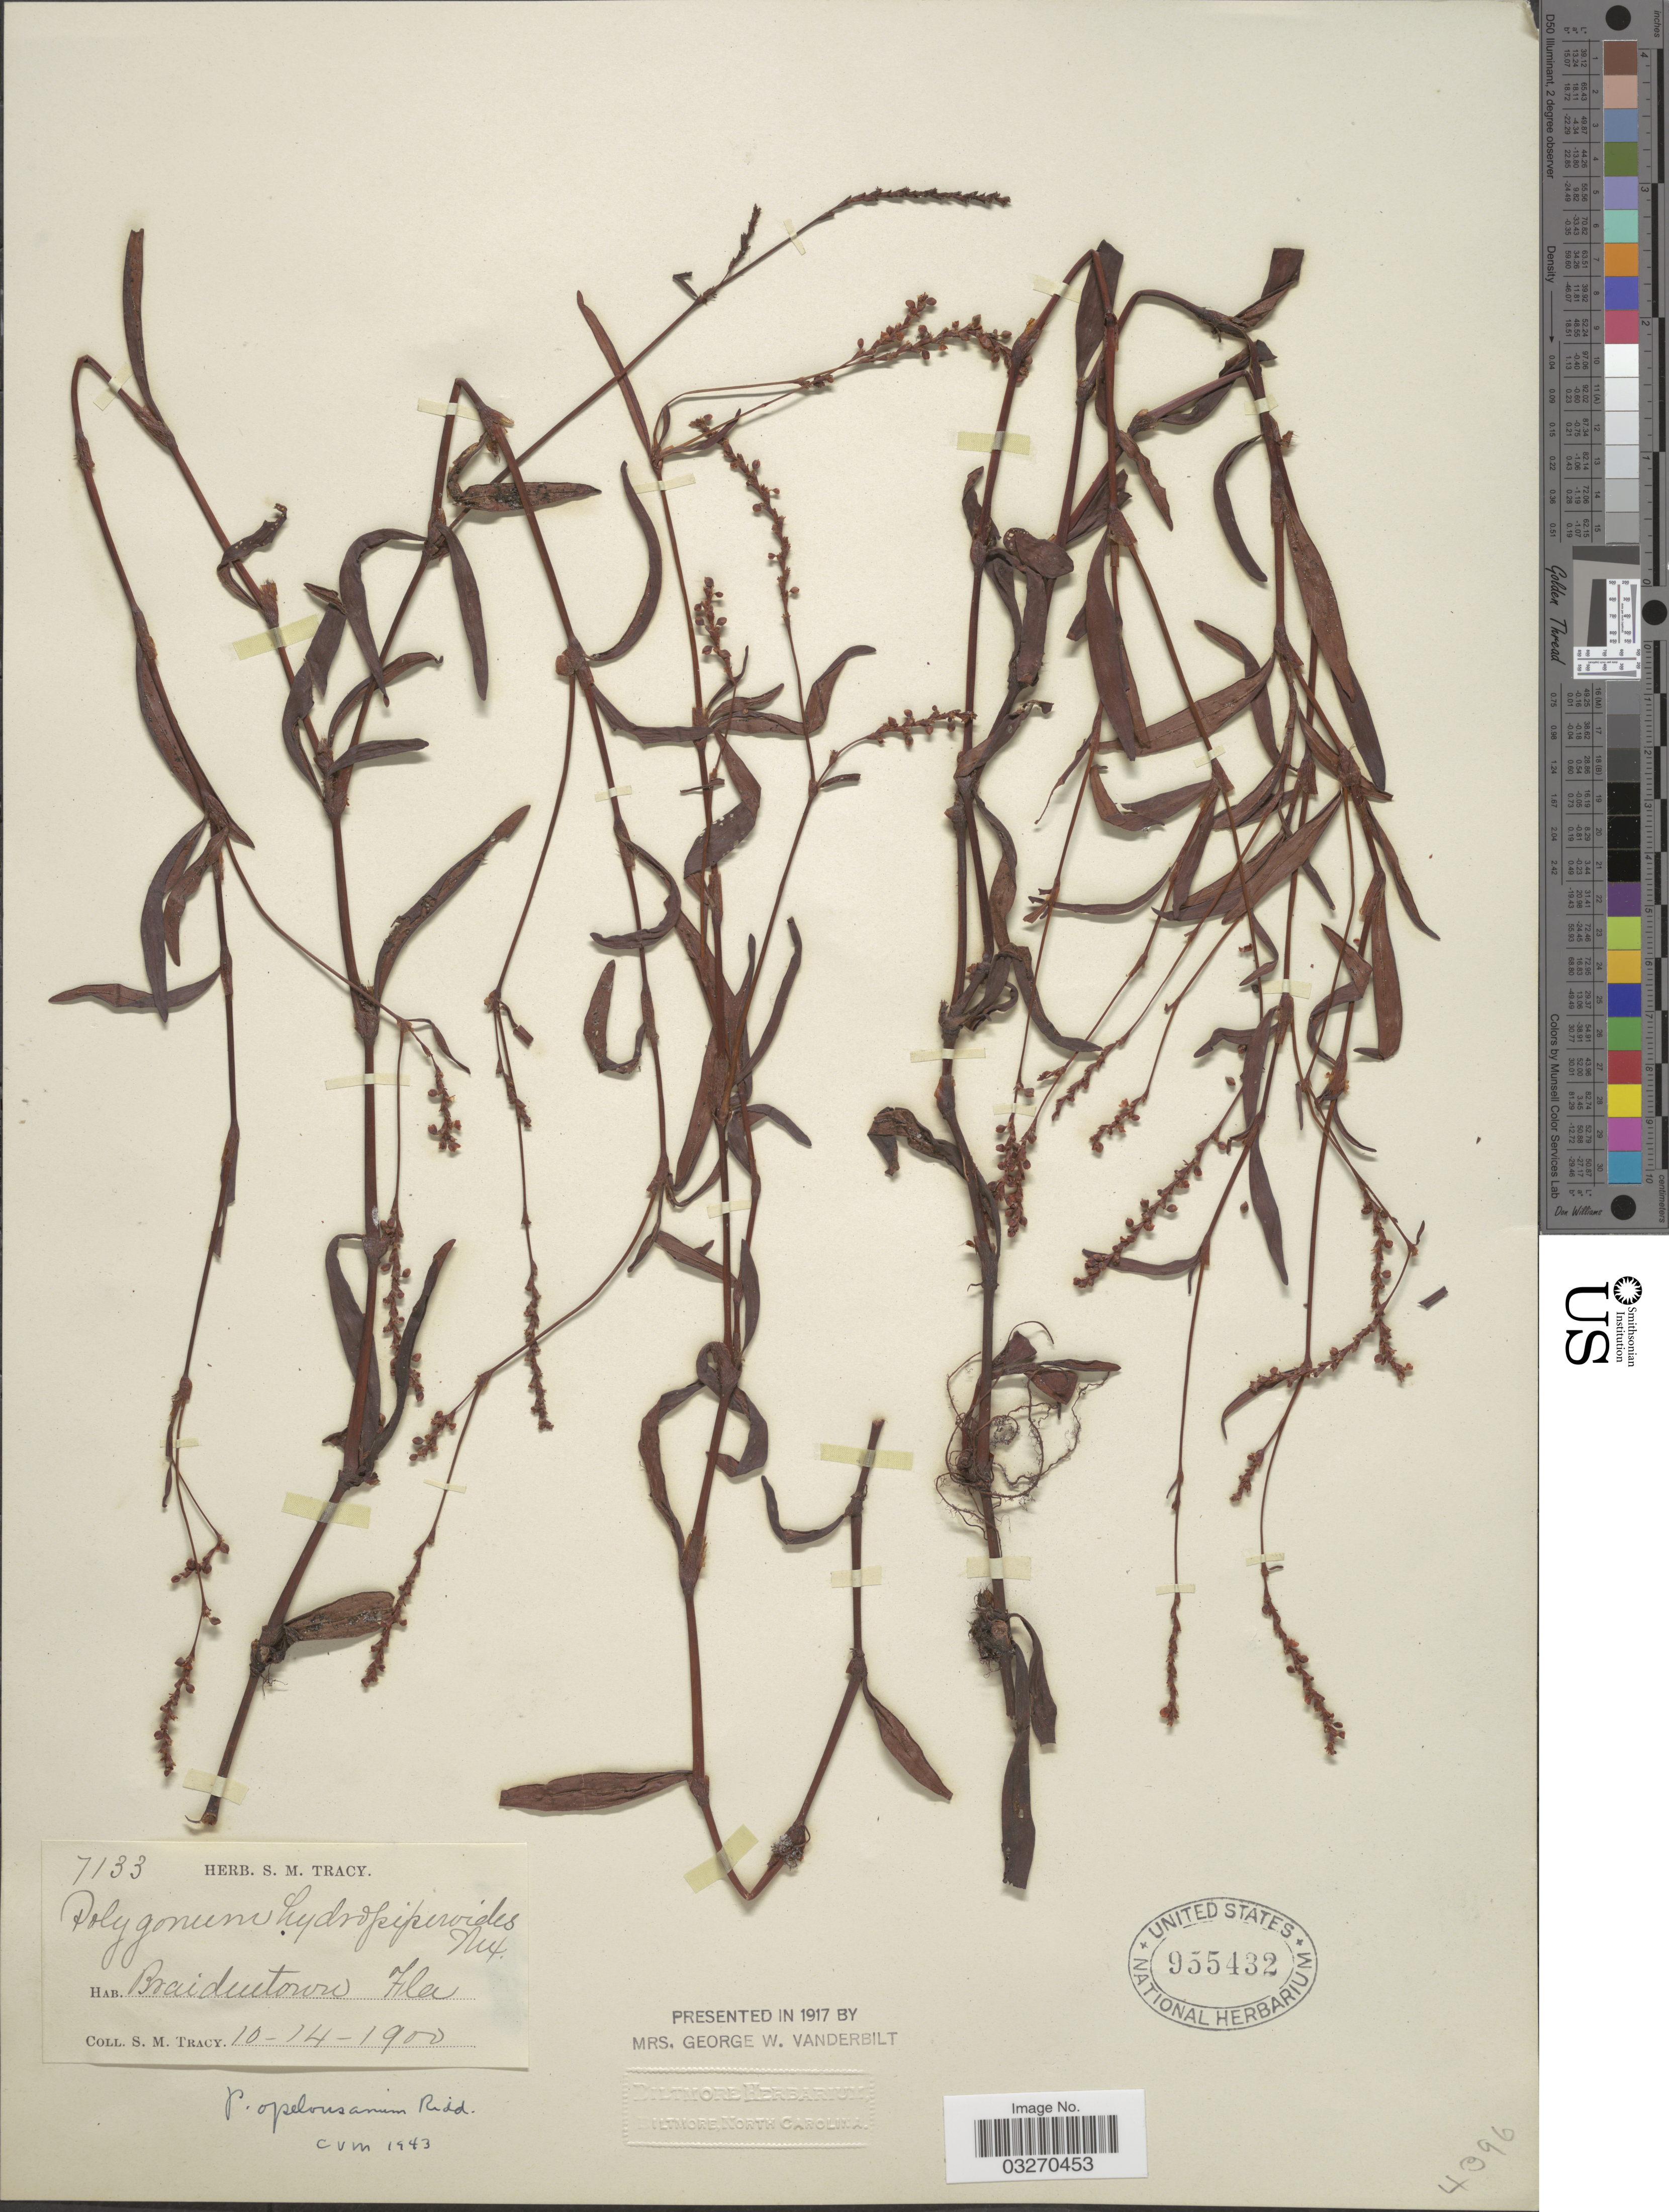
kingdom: Plantae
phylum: Tracheophyta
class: Magnoliopsida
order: Caryophyllales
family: Polygonaceae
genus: Persicaria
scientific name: Persicaria hydropiperoides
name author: (Michx.) Small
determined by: Atha, D. E.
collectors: S. M. Tracy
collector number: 7133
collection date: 1900-10-14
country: United States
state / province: Florida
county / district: Manatee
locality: Braidentown.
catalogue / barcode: US 955432